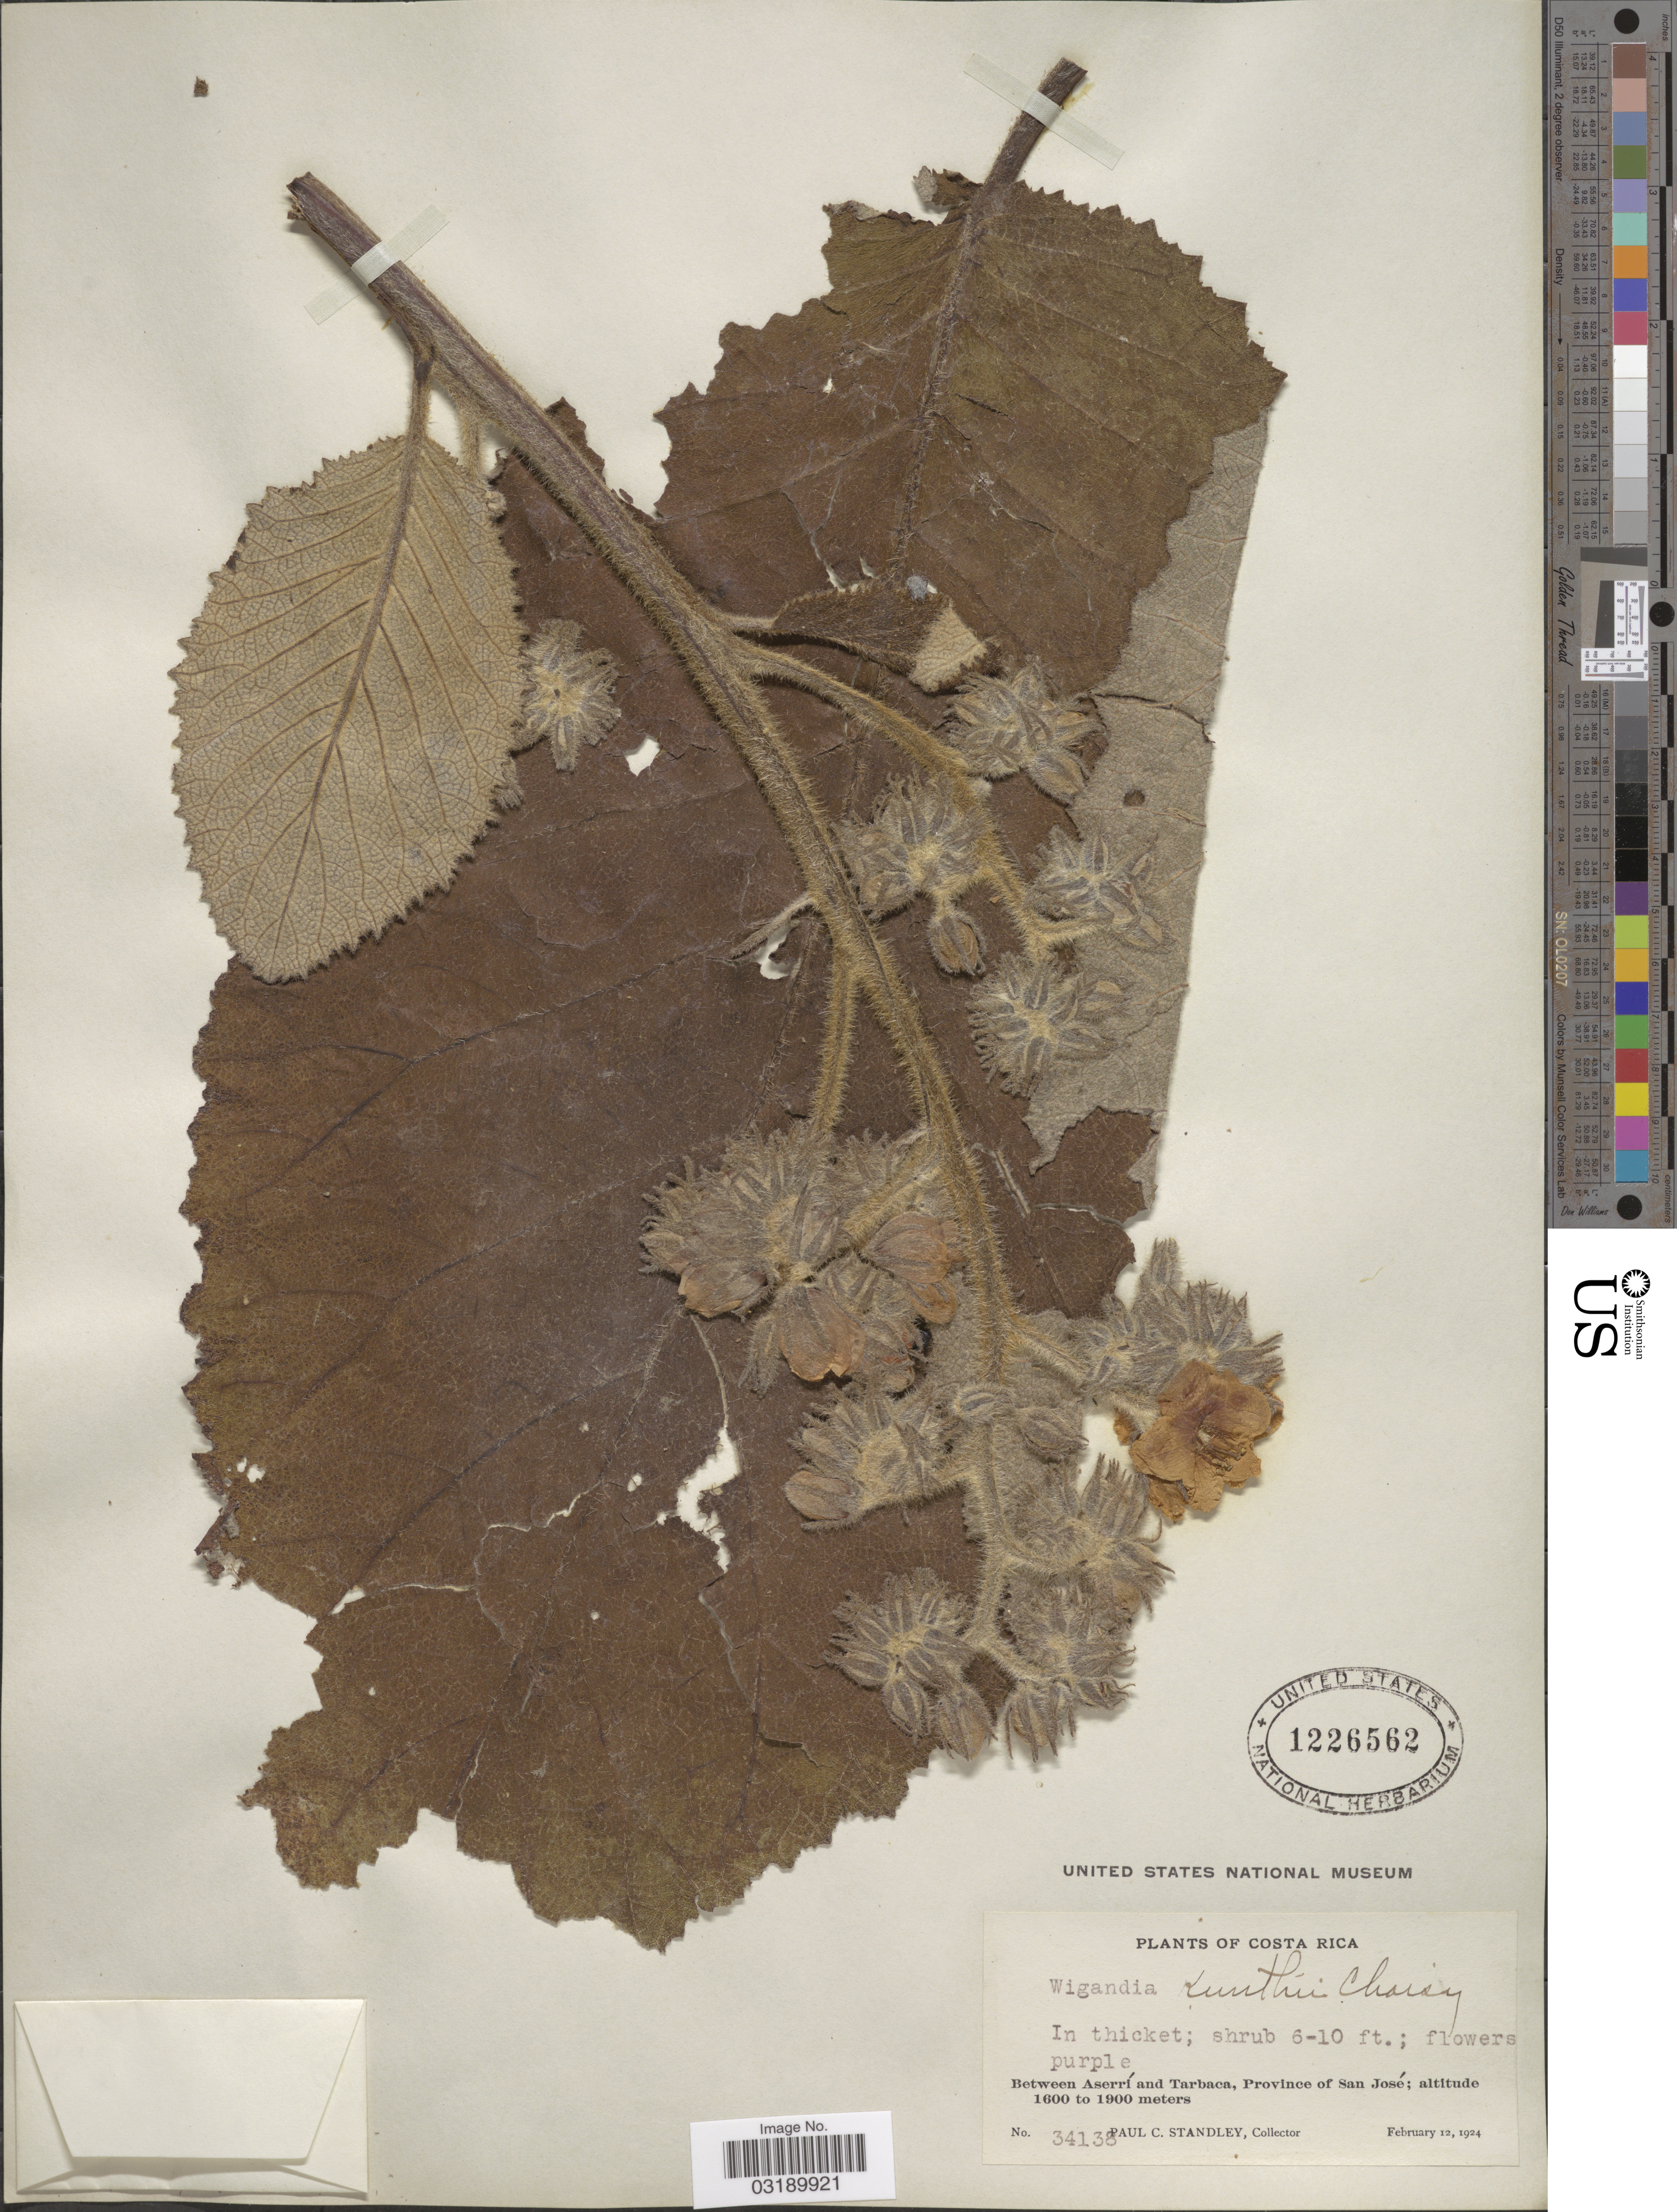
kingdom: Plantae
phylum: Tracheophyta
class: Magnoliopsida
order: Boraginales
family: Namaceae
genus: Wigandia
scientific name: Wigandia kunthii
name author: Choisy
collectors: P. C. Standley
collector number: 34138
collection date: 1924-02-12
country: Costa Rica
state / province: San José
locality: Between Aserrí and Tarbaca, Province of San José.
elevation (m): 1600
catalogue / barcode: US 1226562